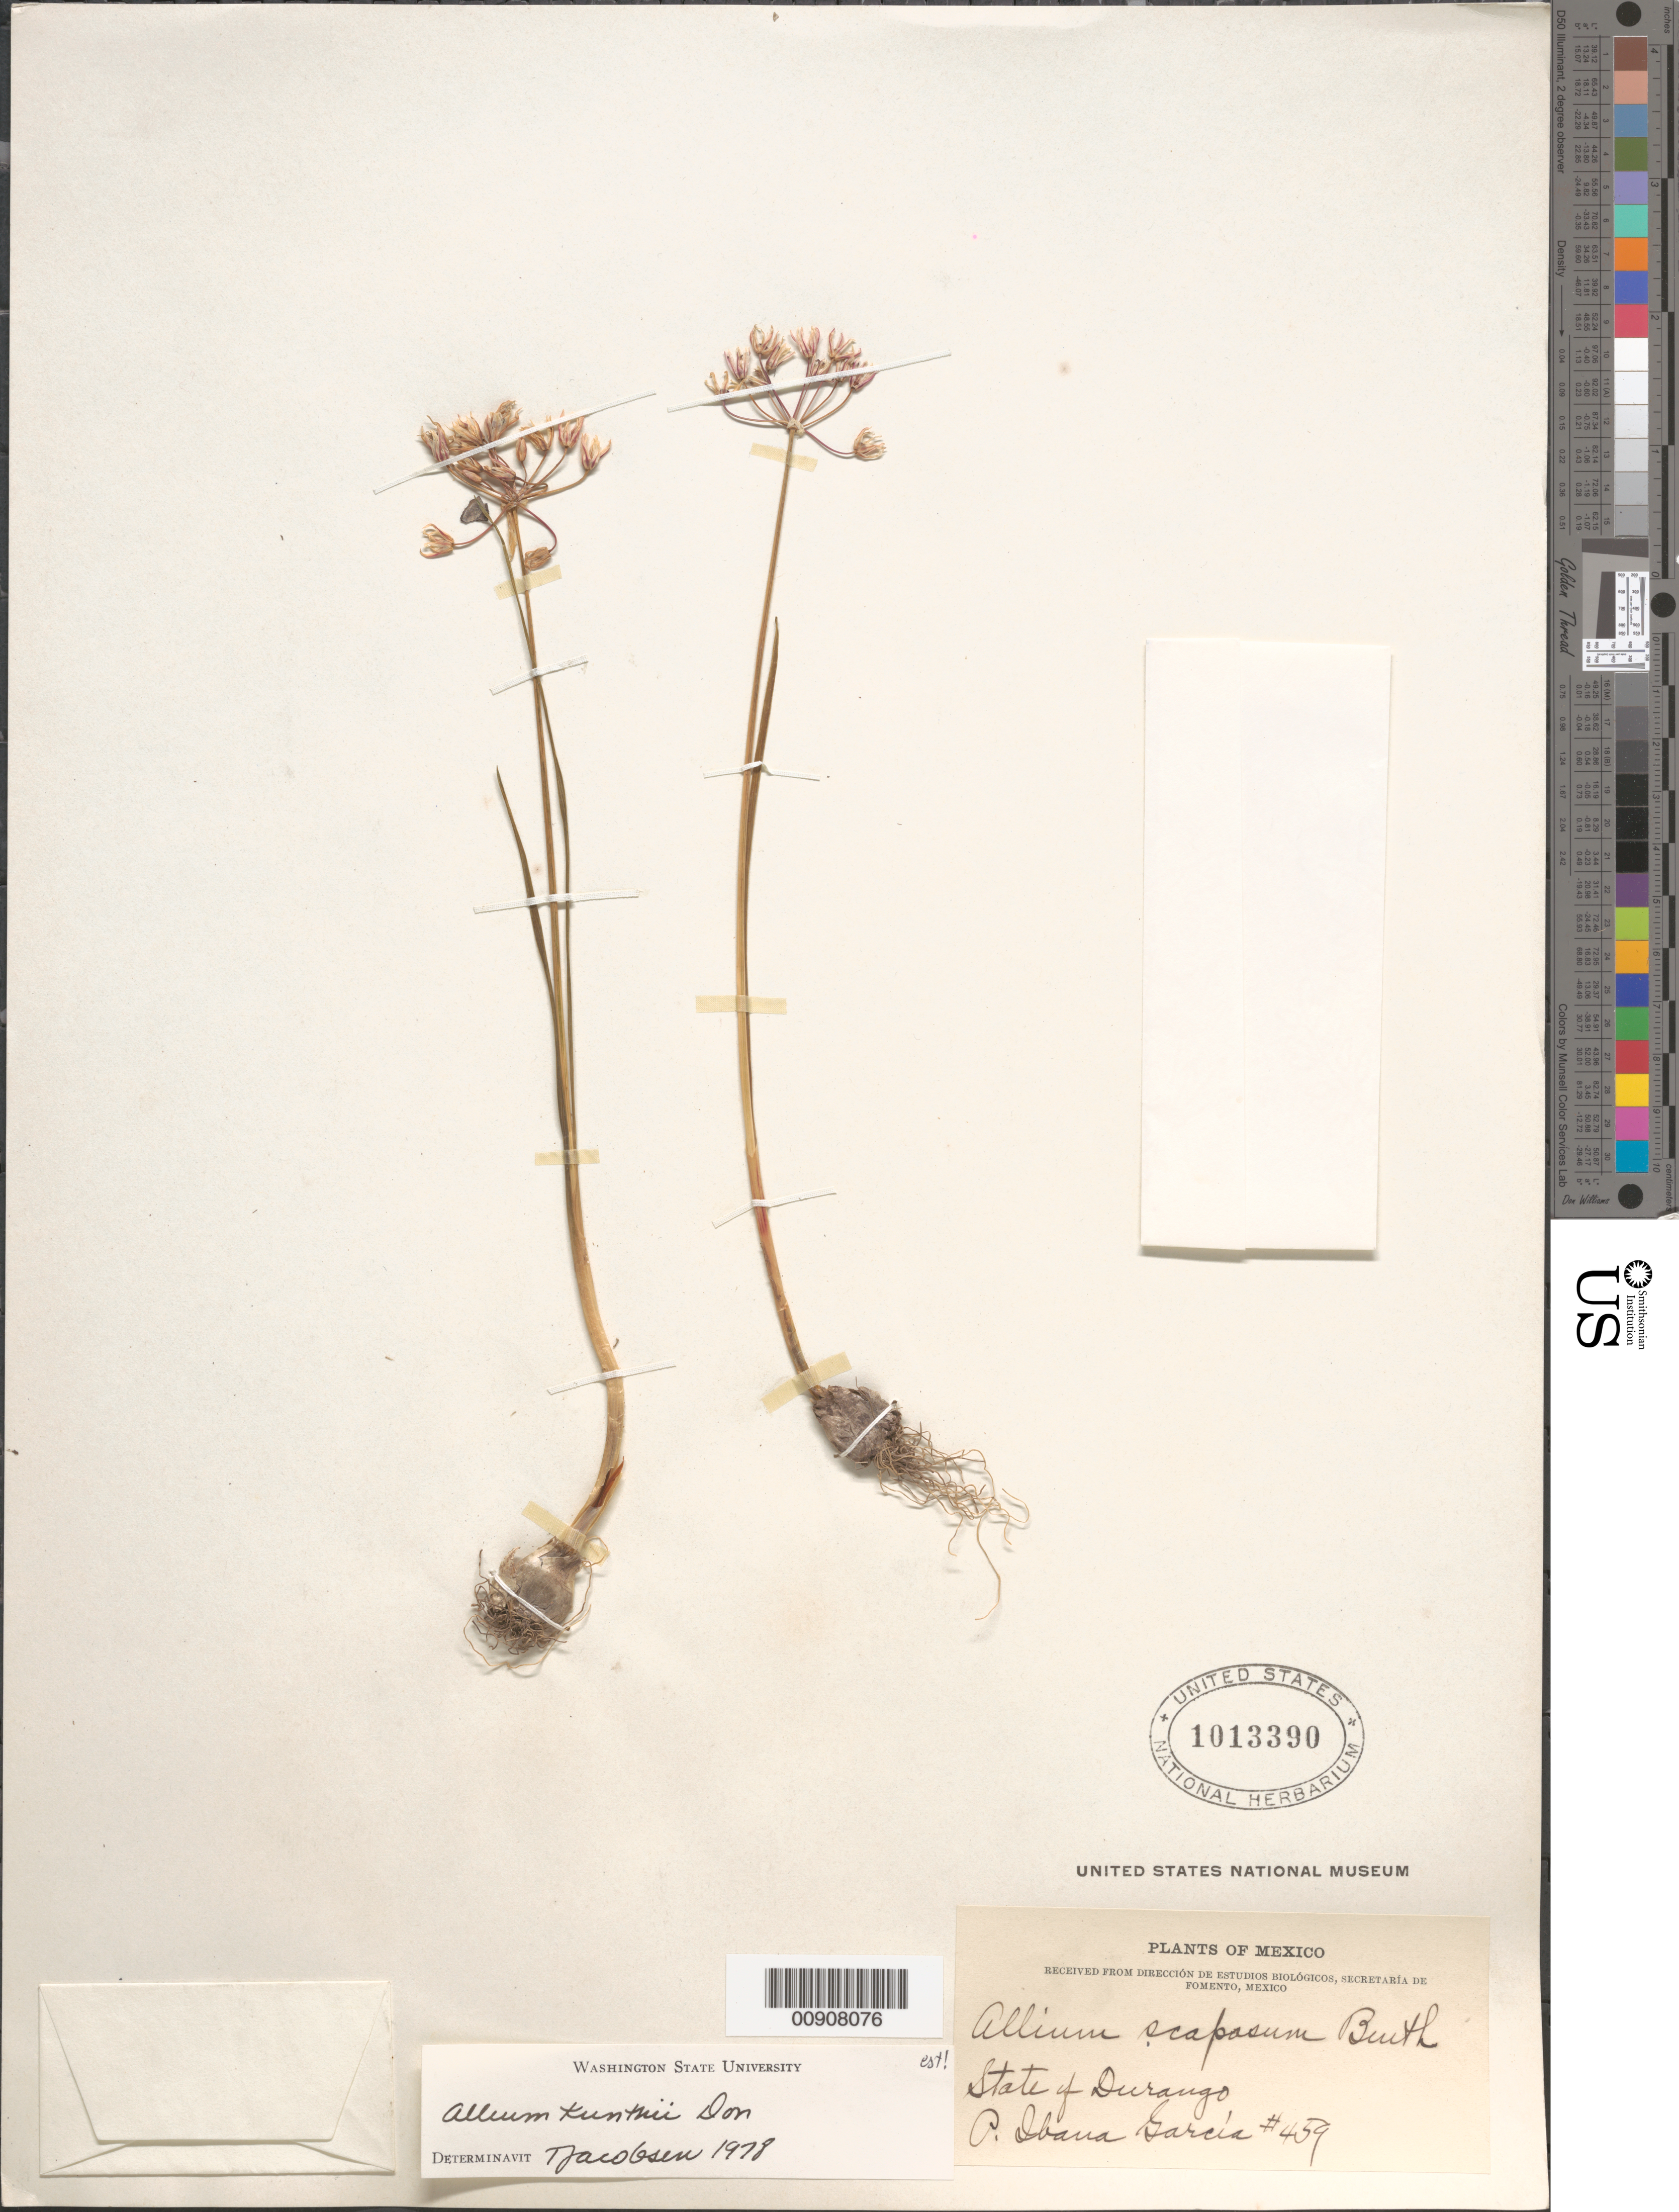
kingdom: Plantae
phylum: Tracheophyta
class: Liliopsida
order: Asparagales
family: Amaryllidaceae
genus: Allium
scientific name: Allium kunthii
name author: G. Don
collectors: Ibarra García, P.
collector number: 459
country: Mexico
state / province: Durango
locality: State of Durango.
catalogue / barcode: US 1013390